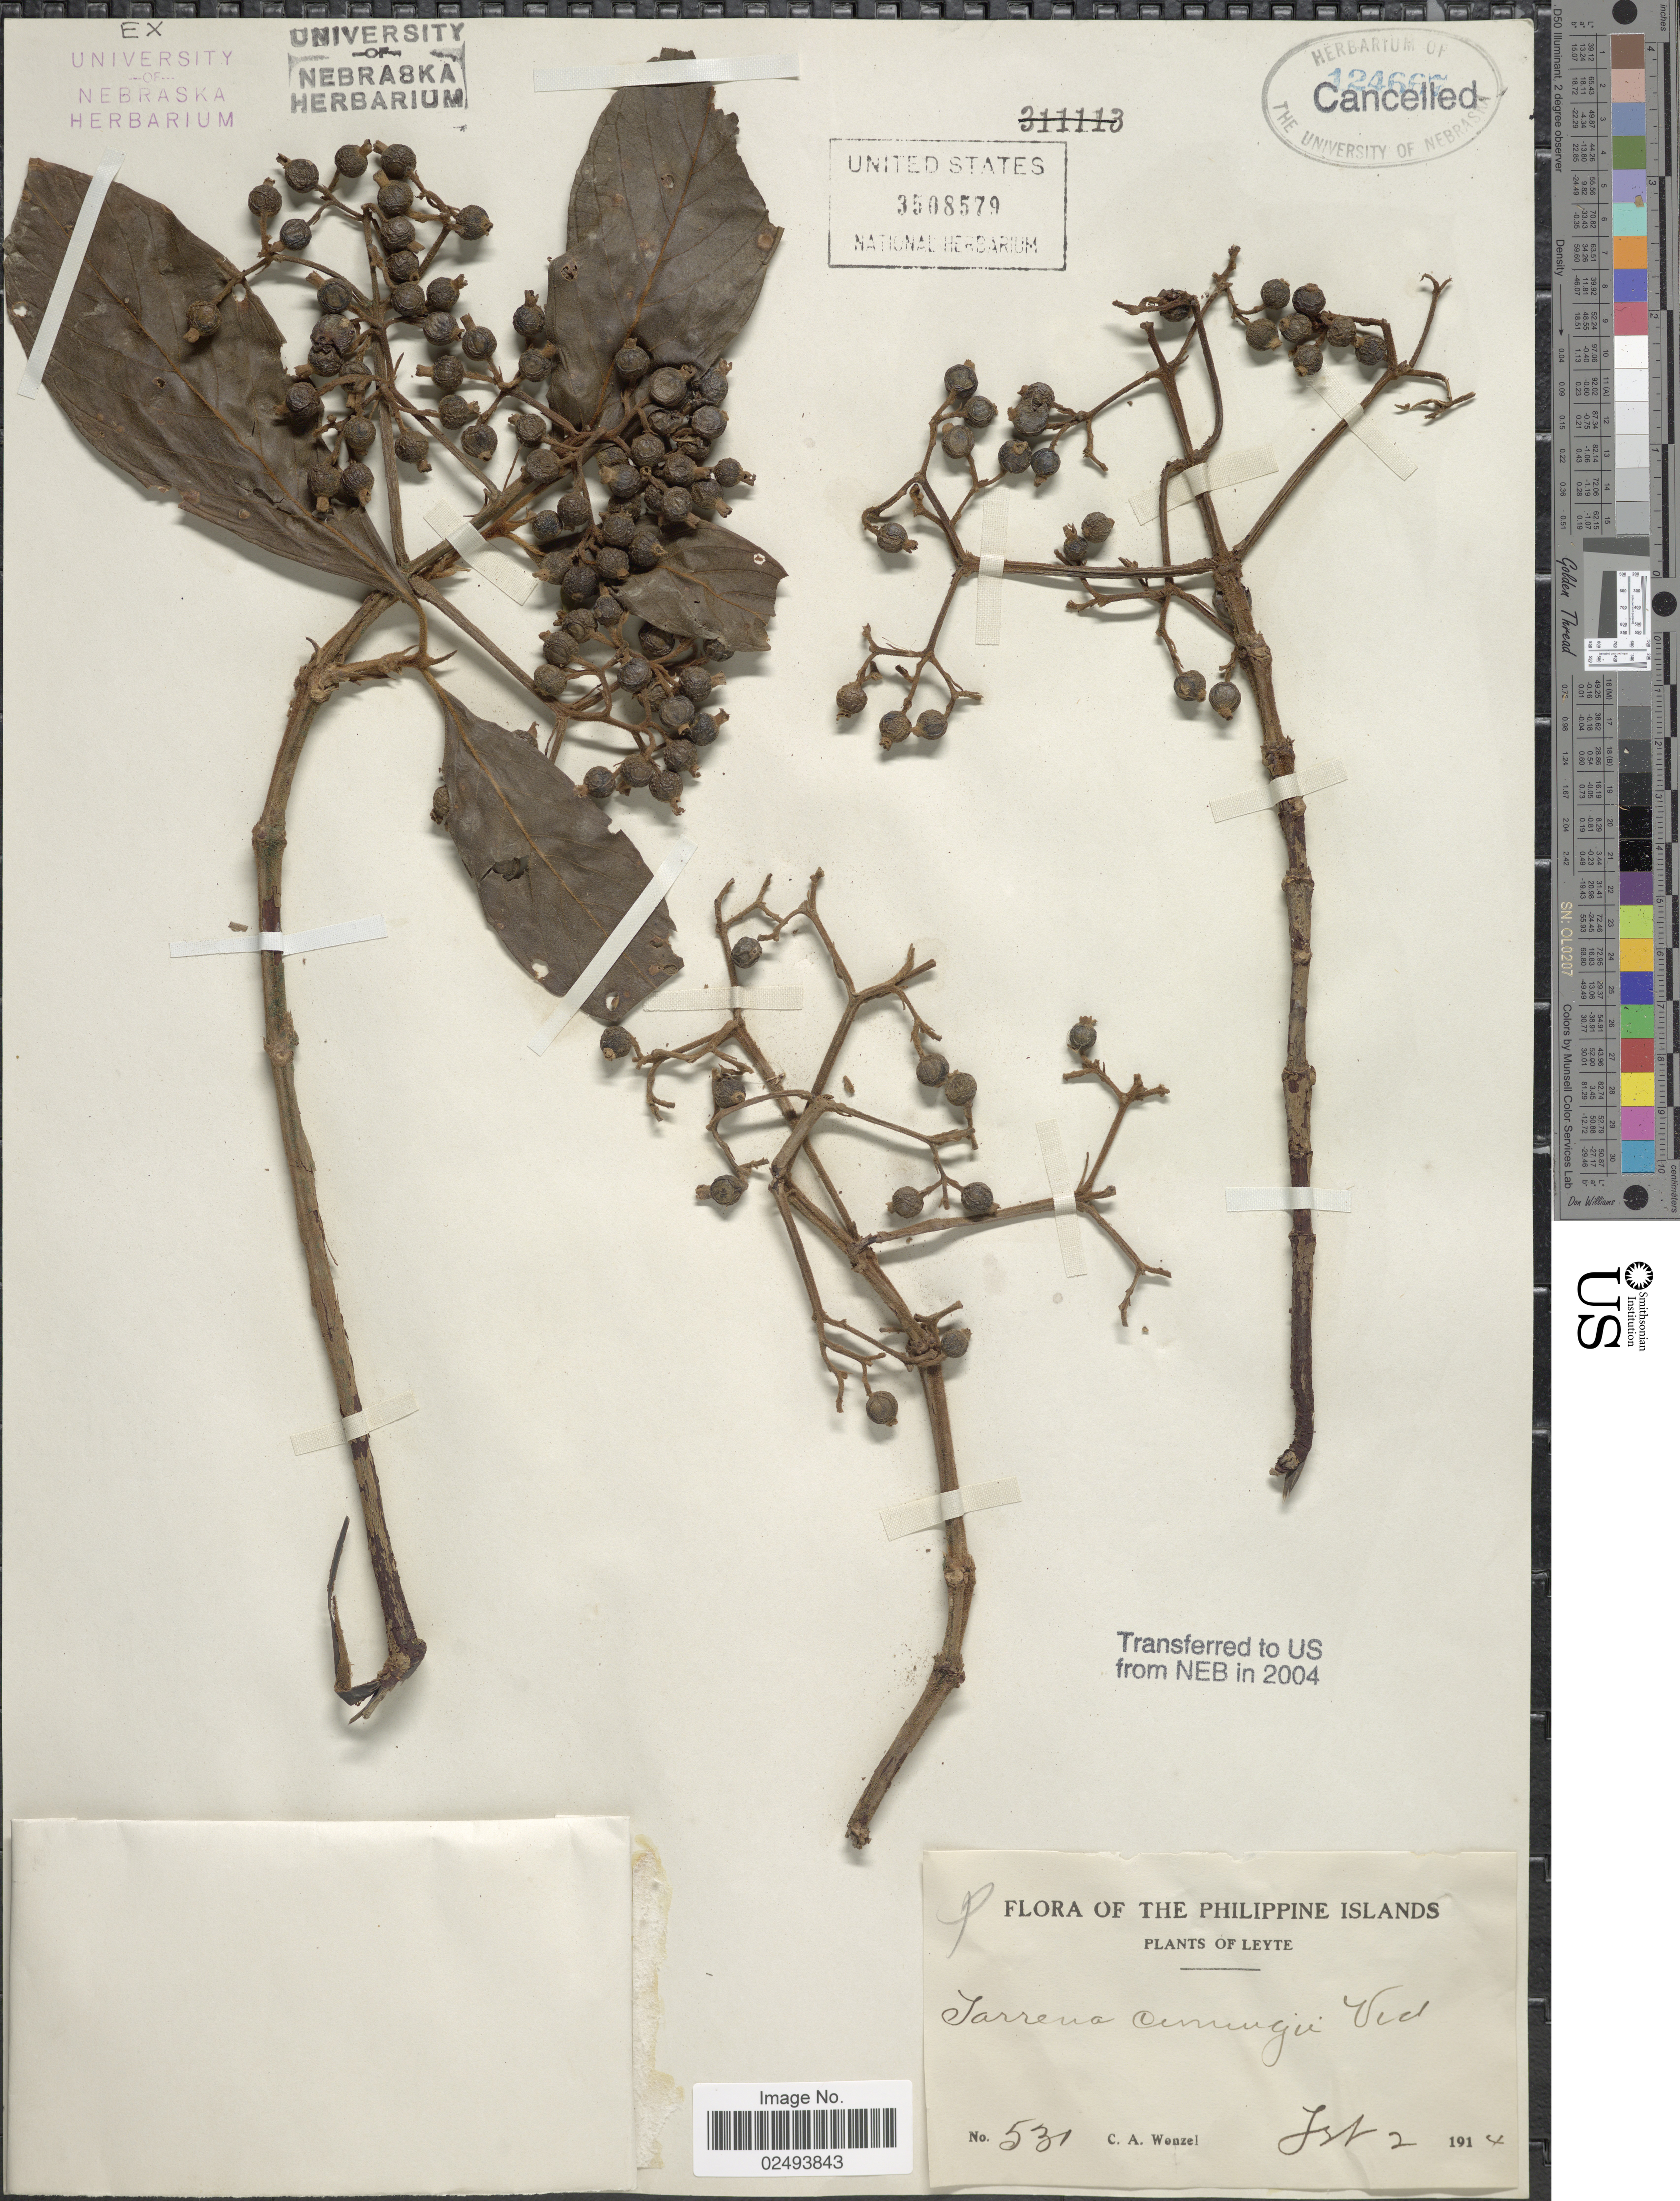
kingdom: Plantae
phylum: Tracheophyta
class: Magnoliopsida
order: Gentianales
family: Rubiaceae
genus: Tarenna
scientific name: Tarenna cumingiana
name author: (Vidal) Elmer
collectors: C. Wenzel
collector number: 531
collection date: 1914-07-02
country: Philippines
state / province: Eastern Visayas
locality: Leyte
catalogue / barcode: US 3508579